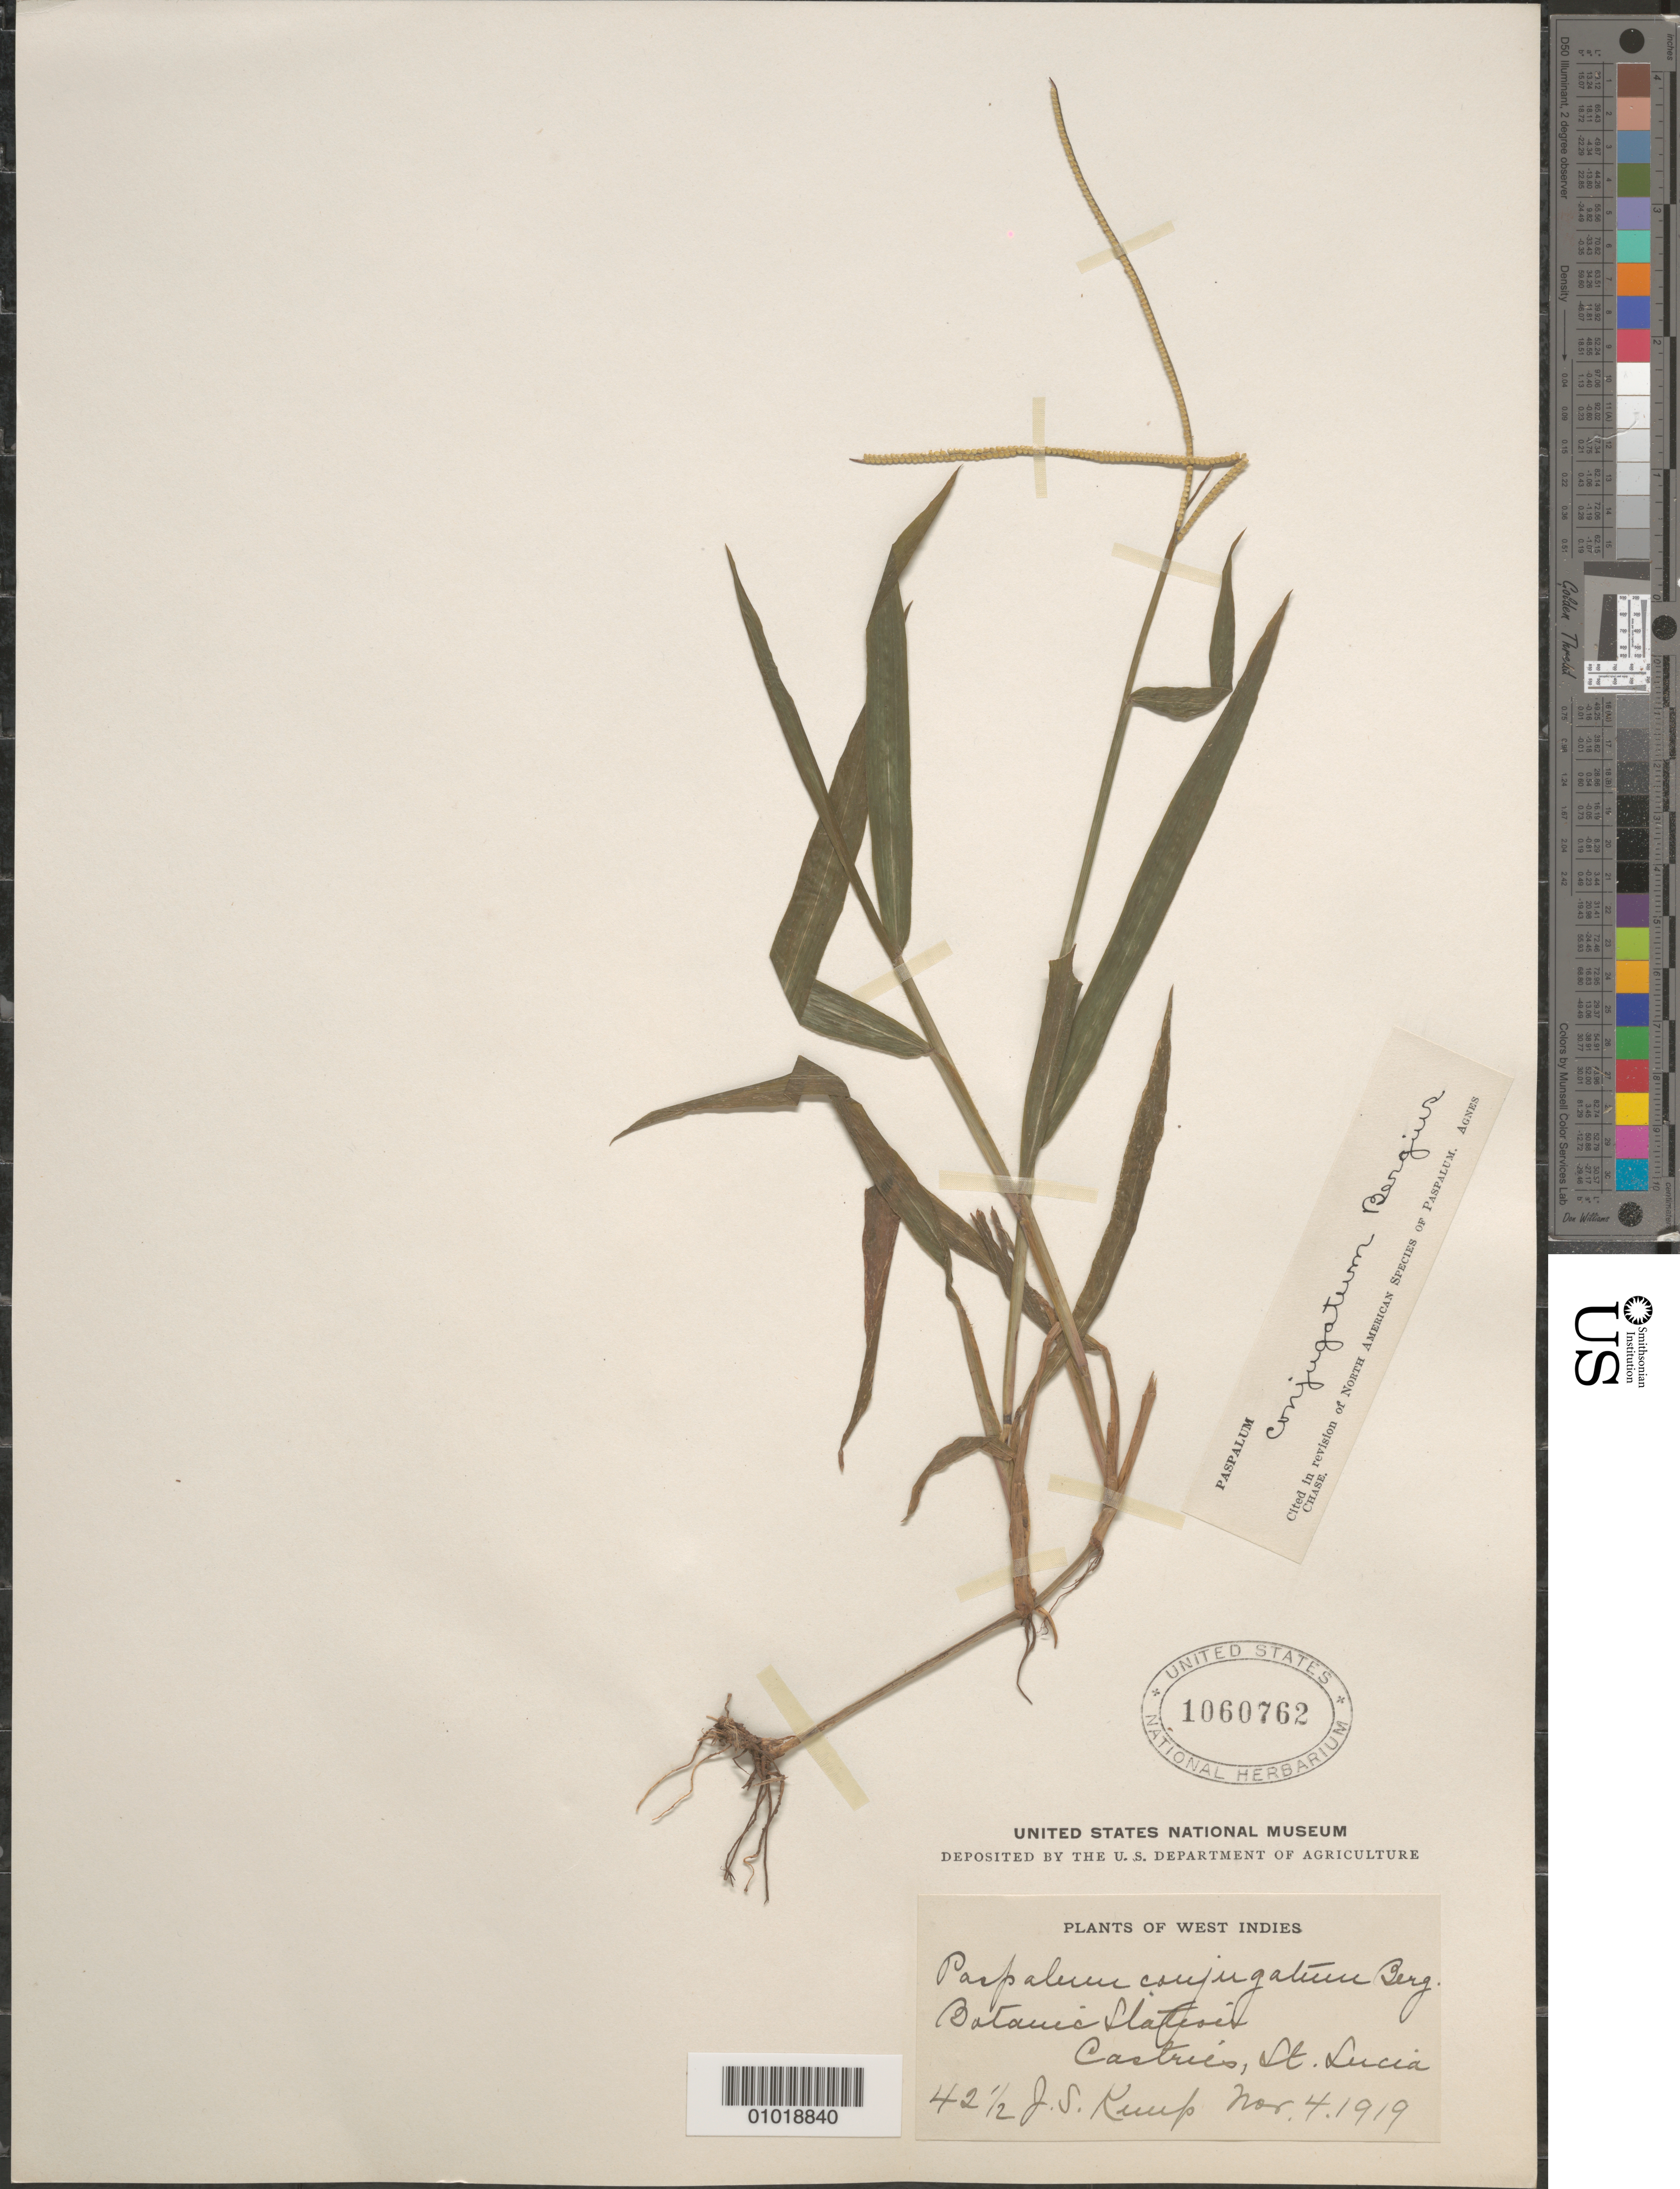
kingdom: Plantae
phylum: Tracheophyta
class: Liliopsida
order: Poales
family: Poaceae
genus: Paspalum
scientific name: Paspalum conjugatum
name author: P.J. Bergius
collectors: J. Kemp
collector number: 42 (1/2)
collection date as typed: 04 Nov 1919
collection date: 1919-11-04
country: St. Lucia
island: St. Lucia I.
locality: Castries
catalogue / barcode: US 1060762